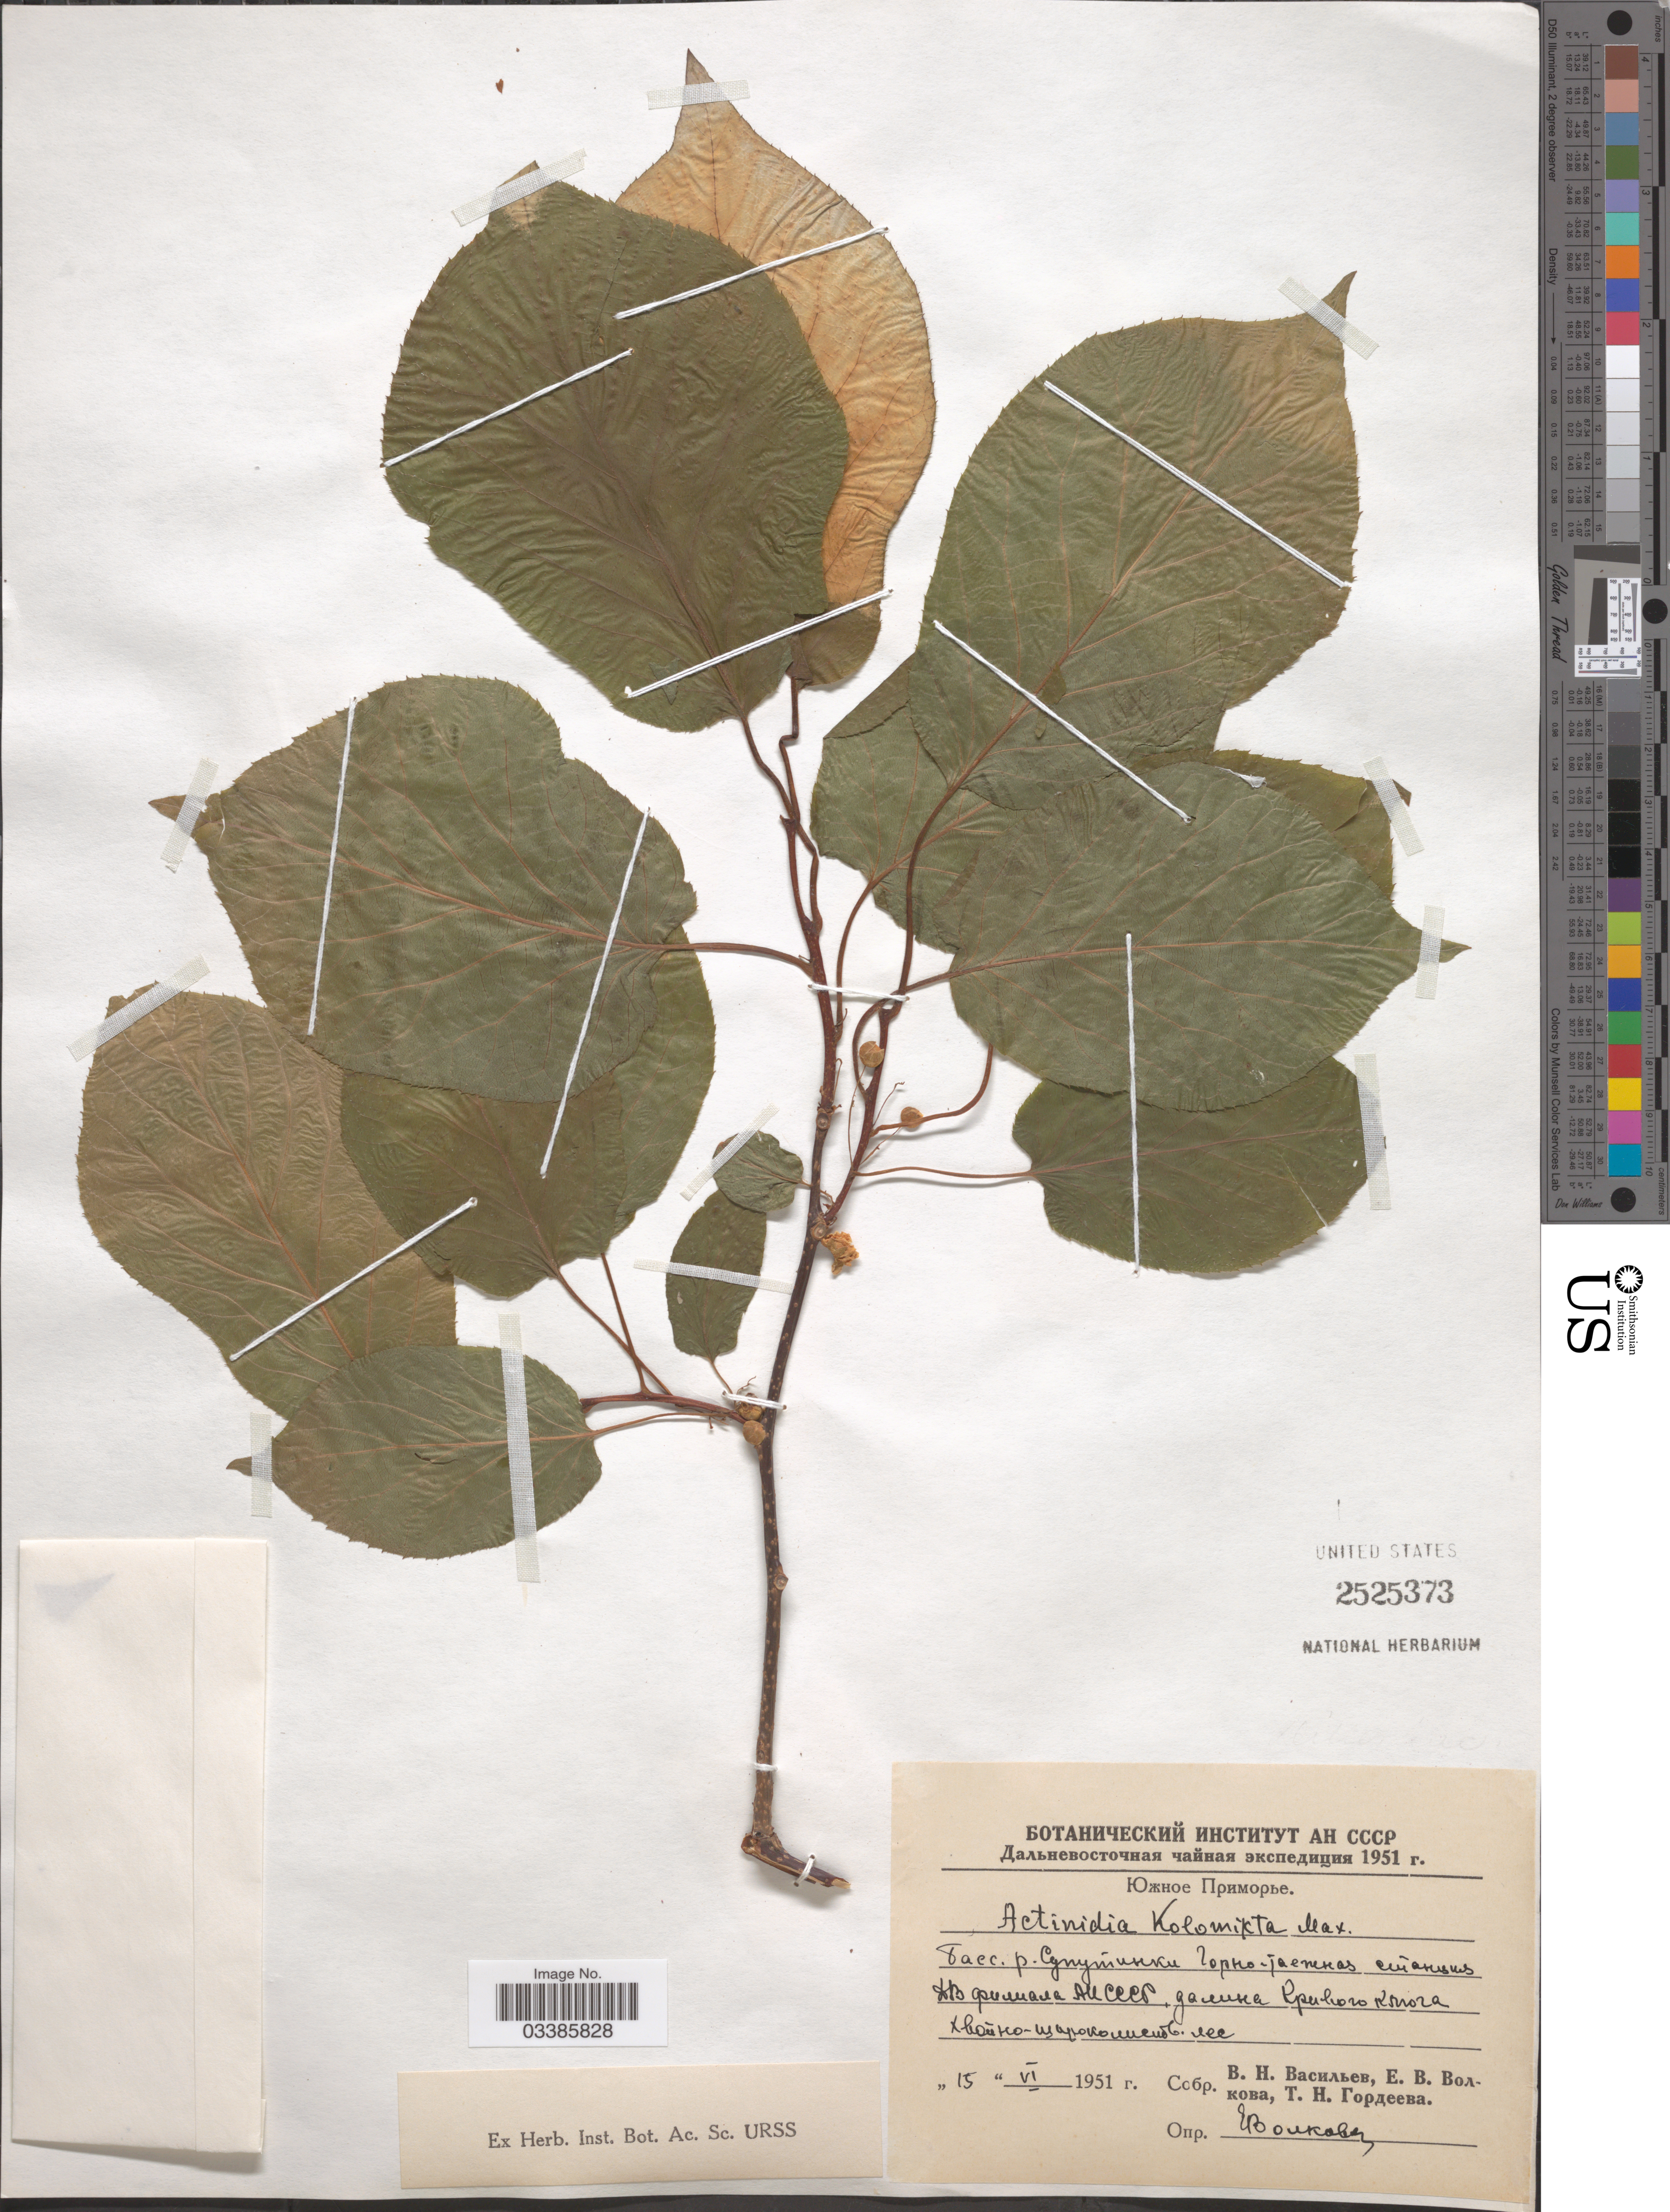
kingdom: Plantae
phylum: Tracheophyta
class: Magnoliopsida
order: Ericales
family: Actinidiaceae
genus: Actinidia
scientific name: Actinidia kolomikta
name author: (Rupr. & Maxim.) Maxim.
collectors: V. Vasilev, E. V. Volkova & T. Gordeeva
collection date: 1951-07-15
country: Russian Federation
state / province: Primorsky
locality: Valley of River Suputinka.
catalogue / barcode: US 2525373